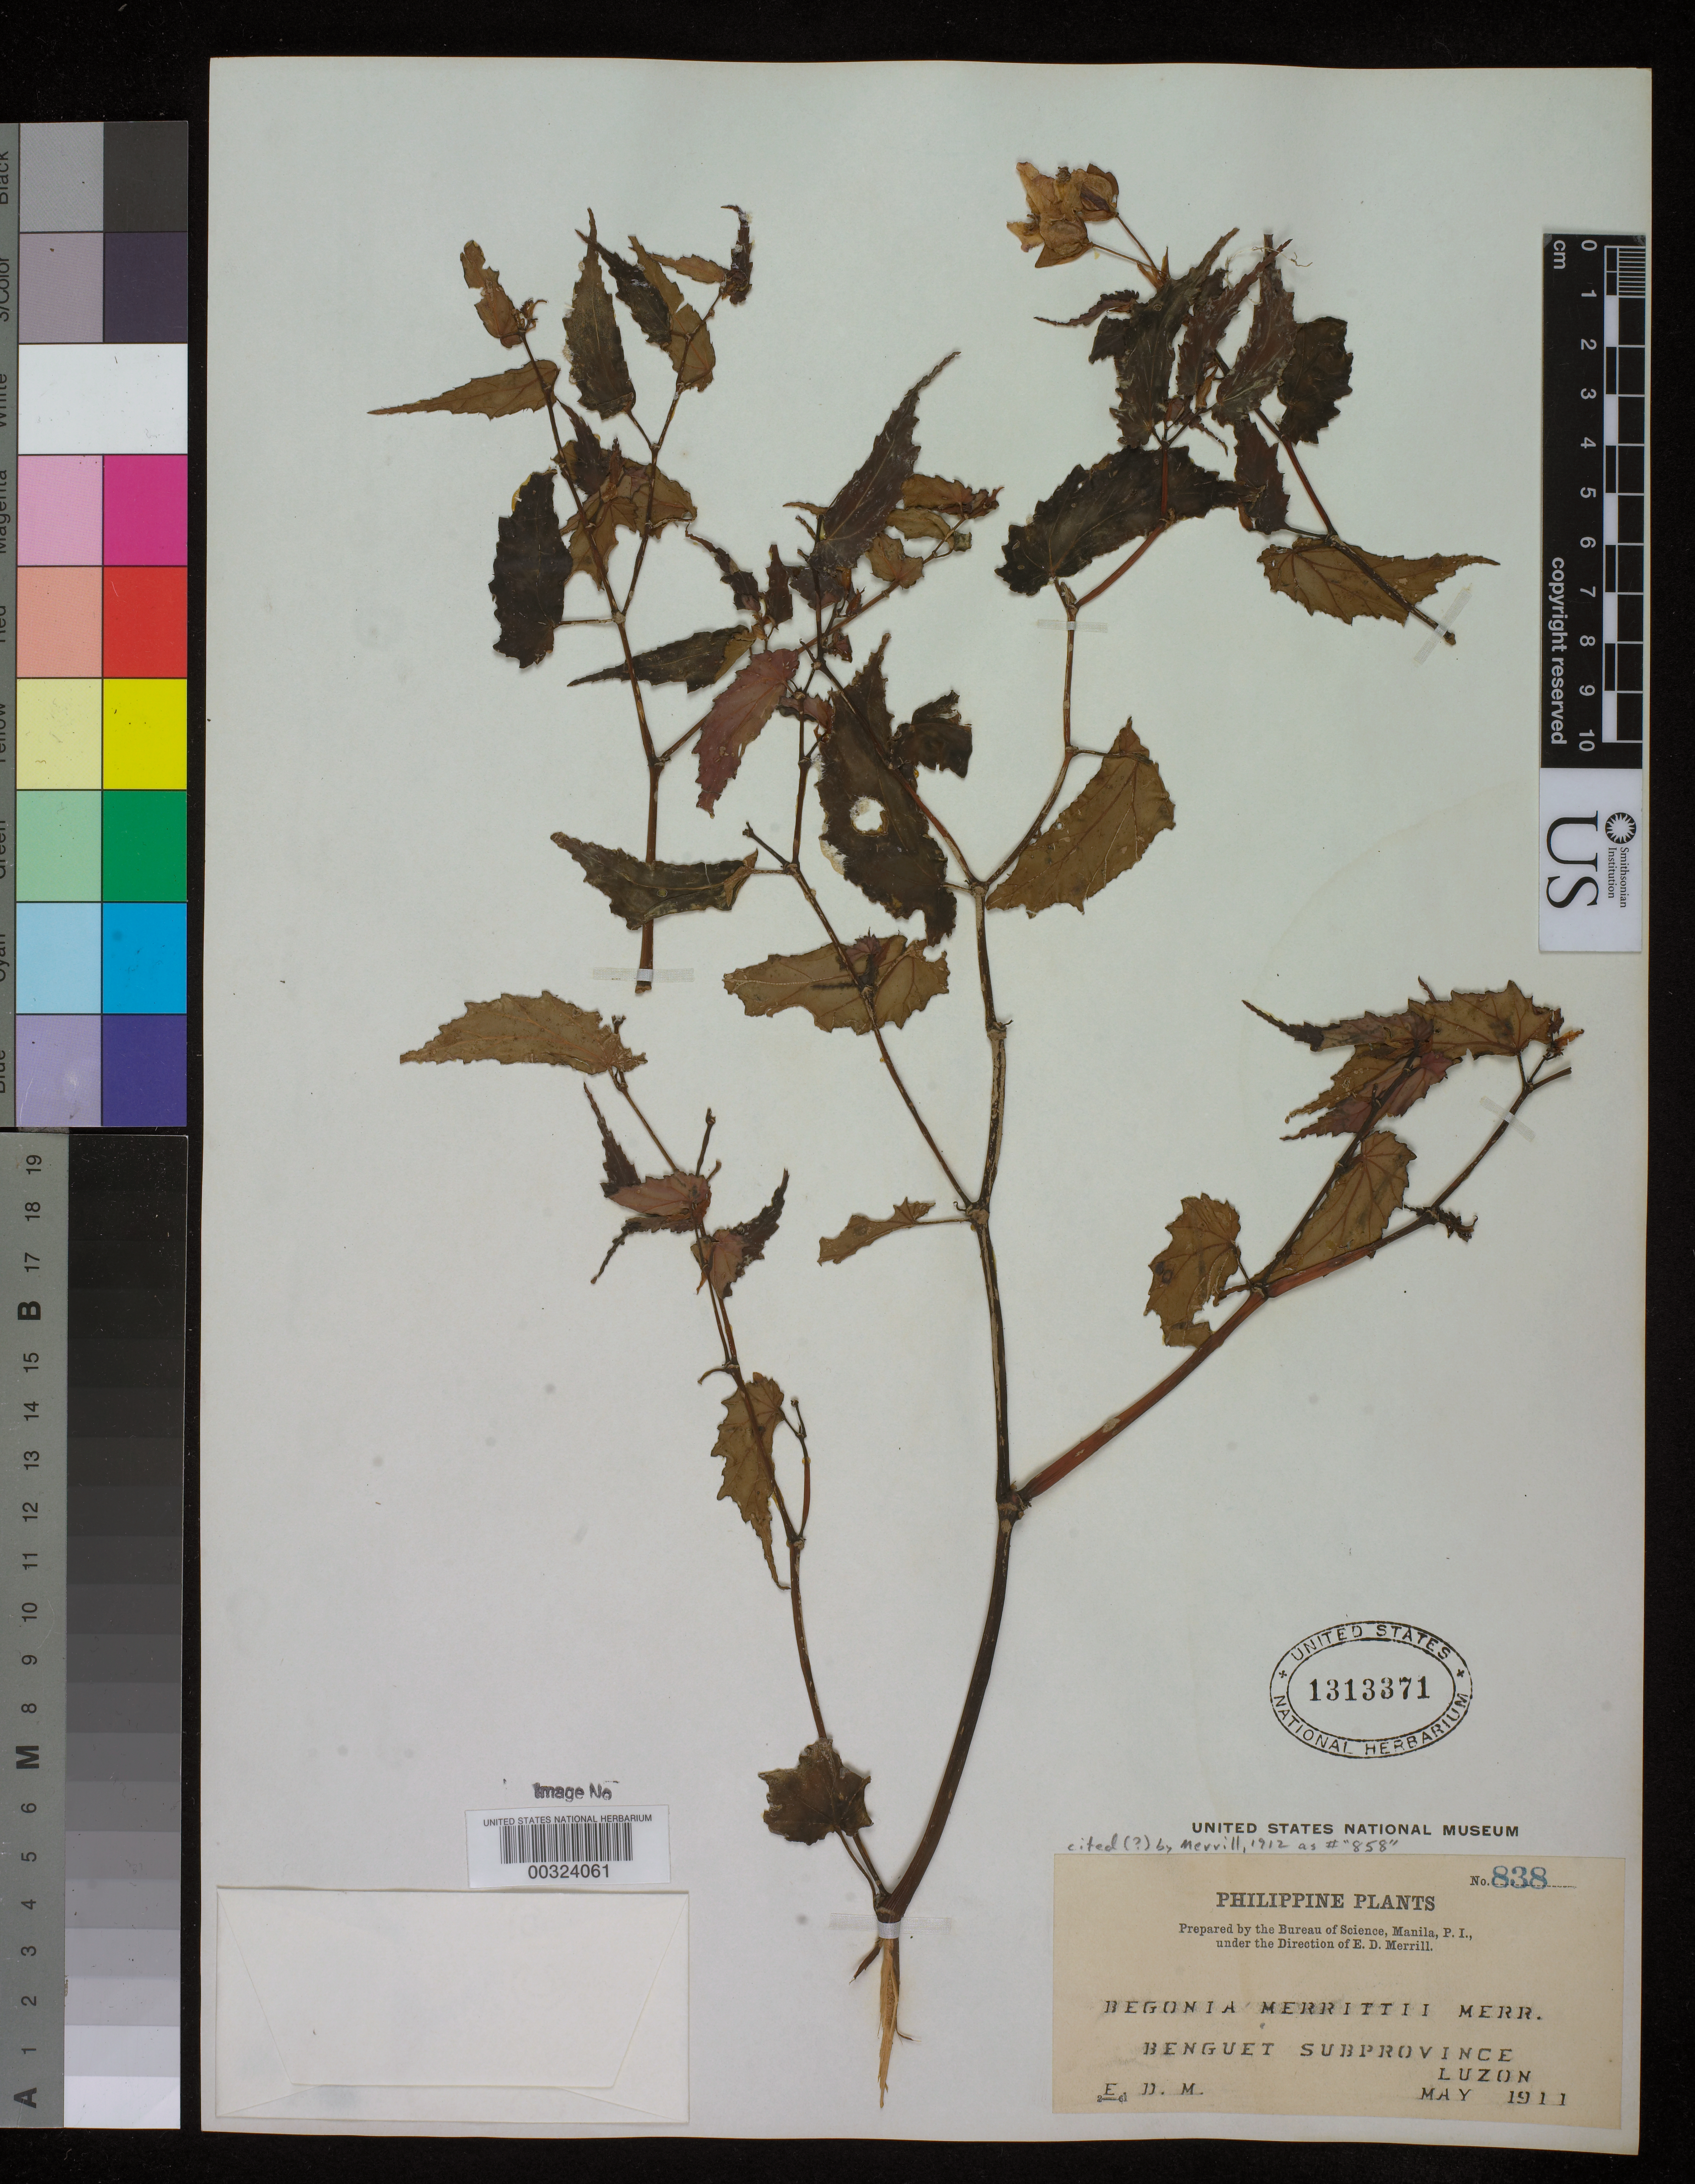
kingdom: Plantae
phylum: Tracheophyta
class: Magnoliopsida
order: Cucurbitales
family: Begoniaceae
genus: Begonia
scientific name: Begonia merrittii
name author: Merr.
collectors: E. D. Merrill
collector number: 838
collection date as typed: May 1911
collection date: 1911-05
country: Philippines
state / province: Cordillera (Administrative Region)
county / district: Benguet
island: Luzon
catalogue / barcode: US 1313371